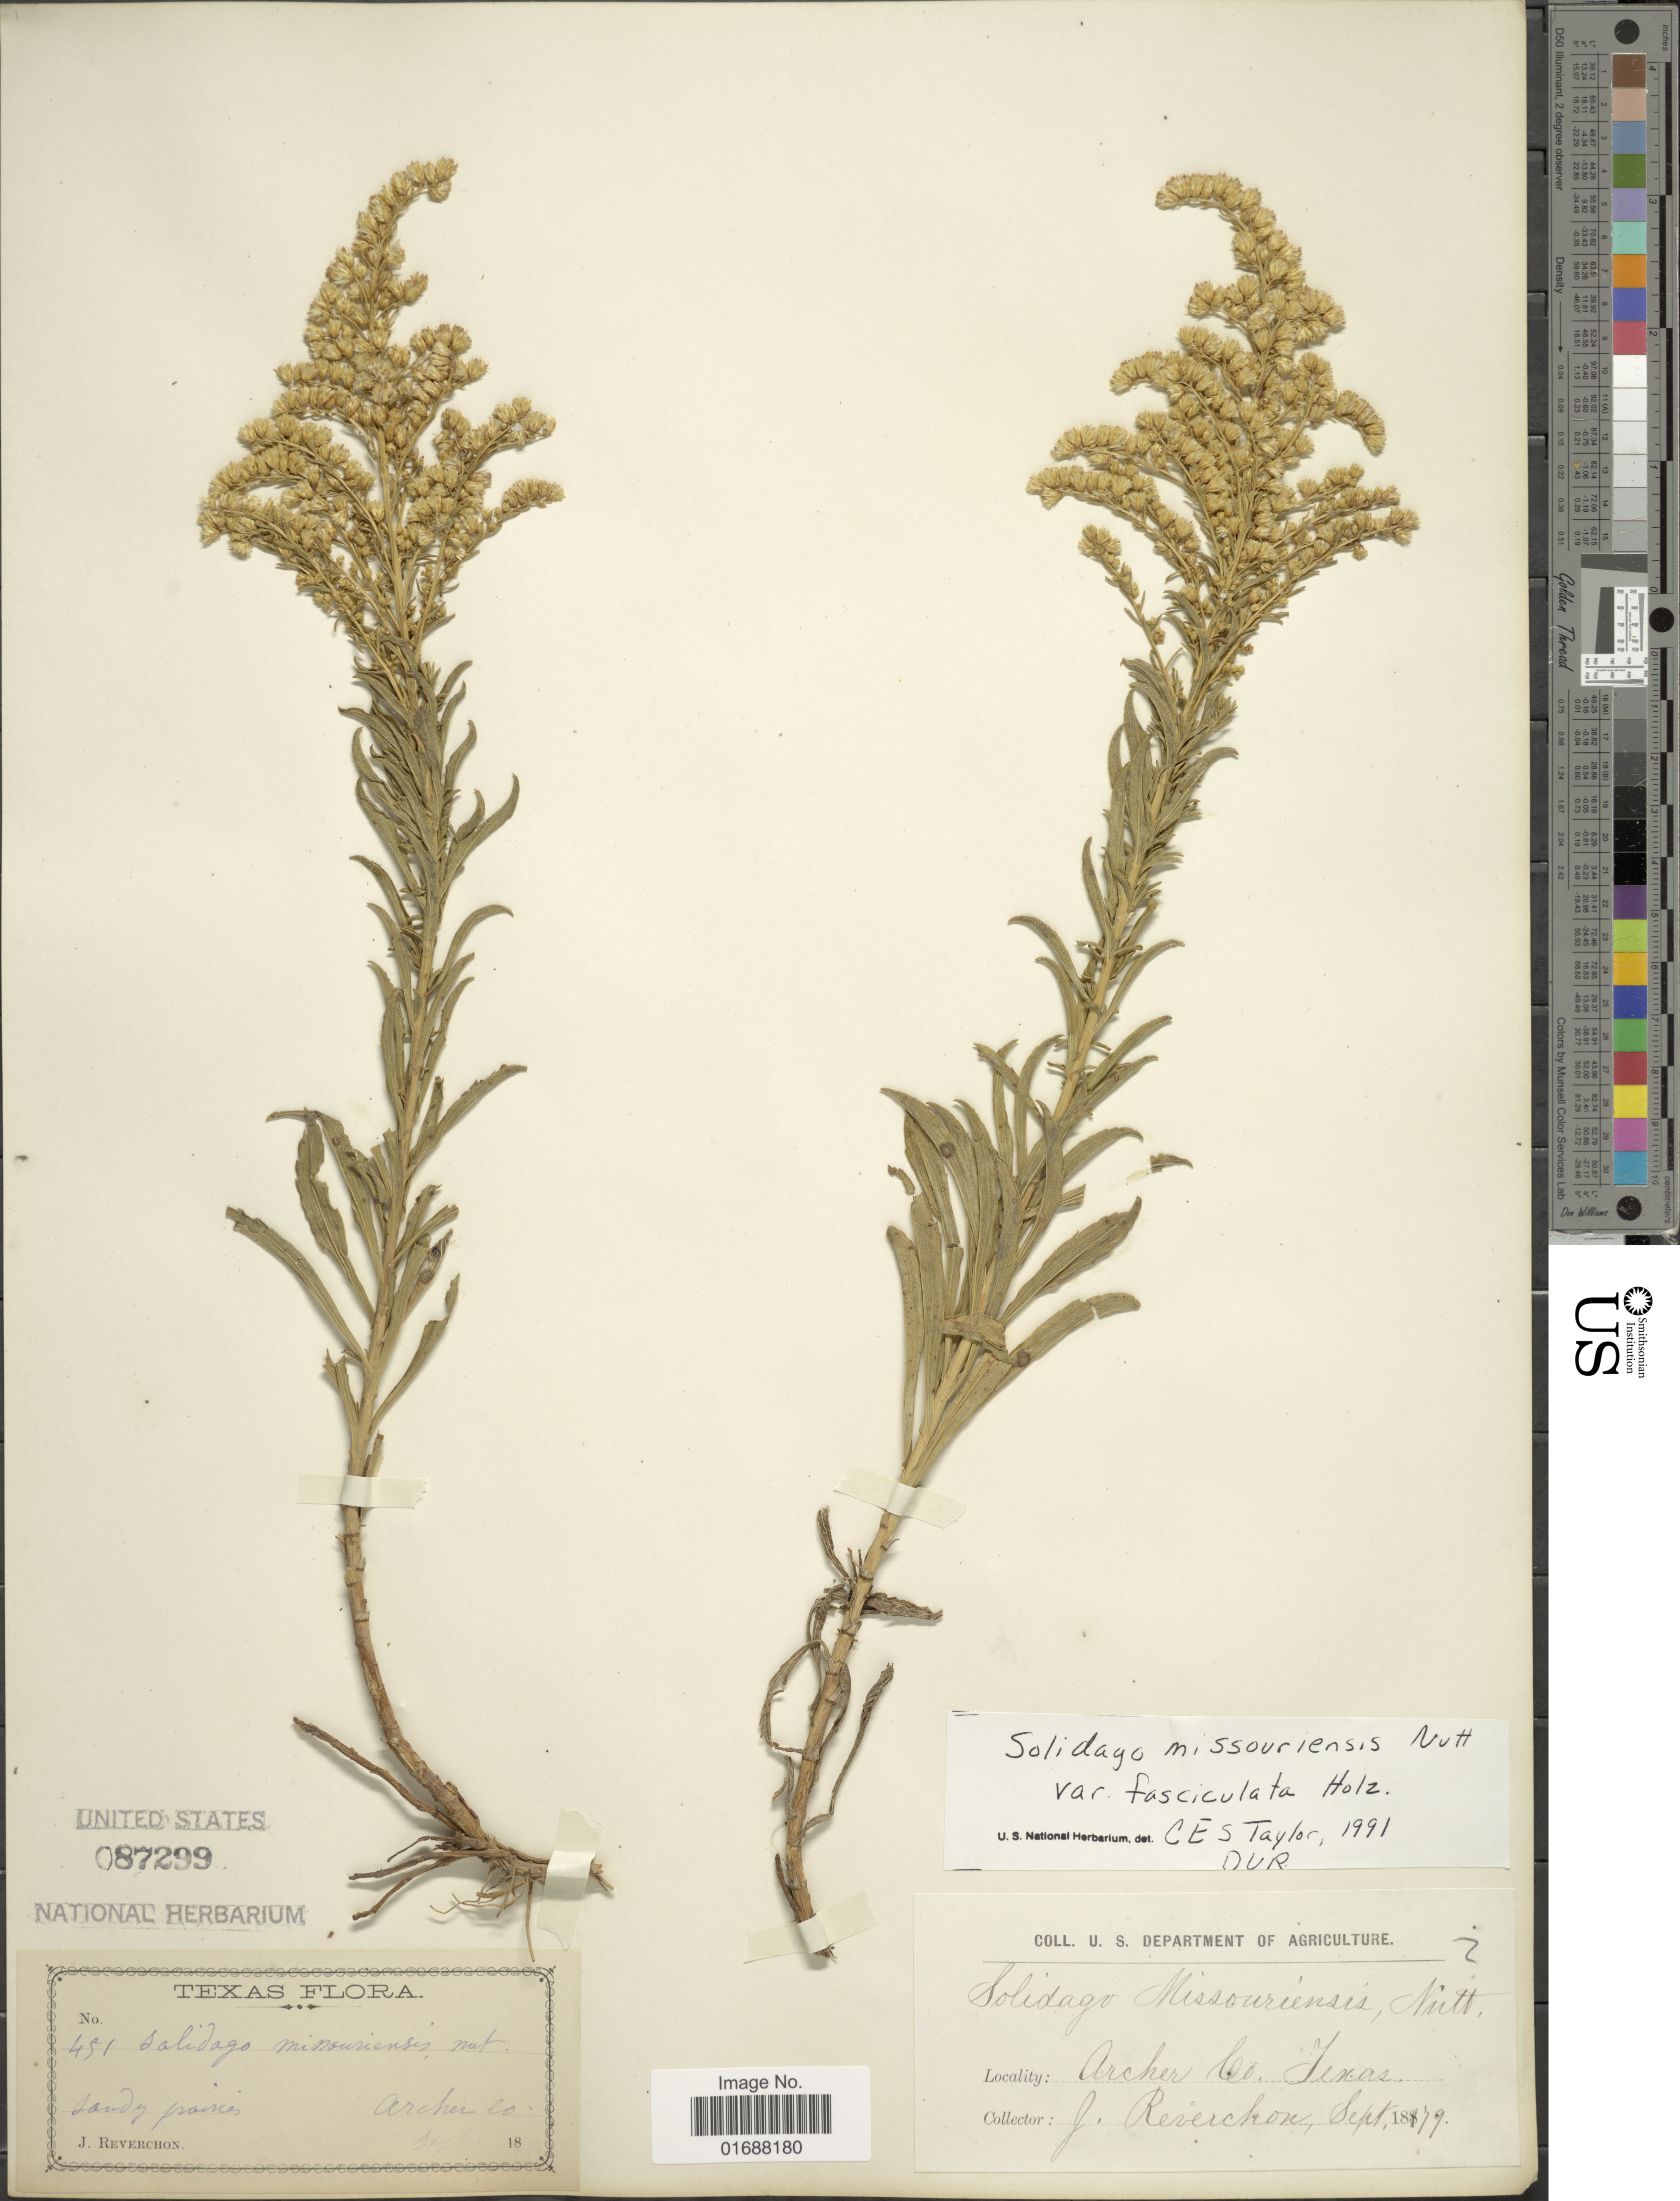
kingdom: Plantae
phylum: Tracheophyta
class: Magnoliopsida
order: Asterales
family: Asteraceae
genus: Solidago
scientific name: Solidago missouriensis var. fasciculata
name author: Holz.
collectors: J. Reverchon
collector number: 451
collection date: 1879-09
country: United States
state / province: Texas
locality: Archer Co.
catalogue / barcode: US 87299